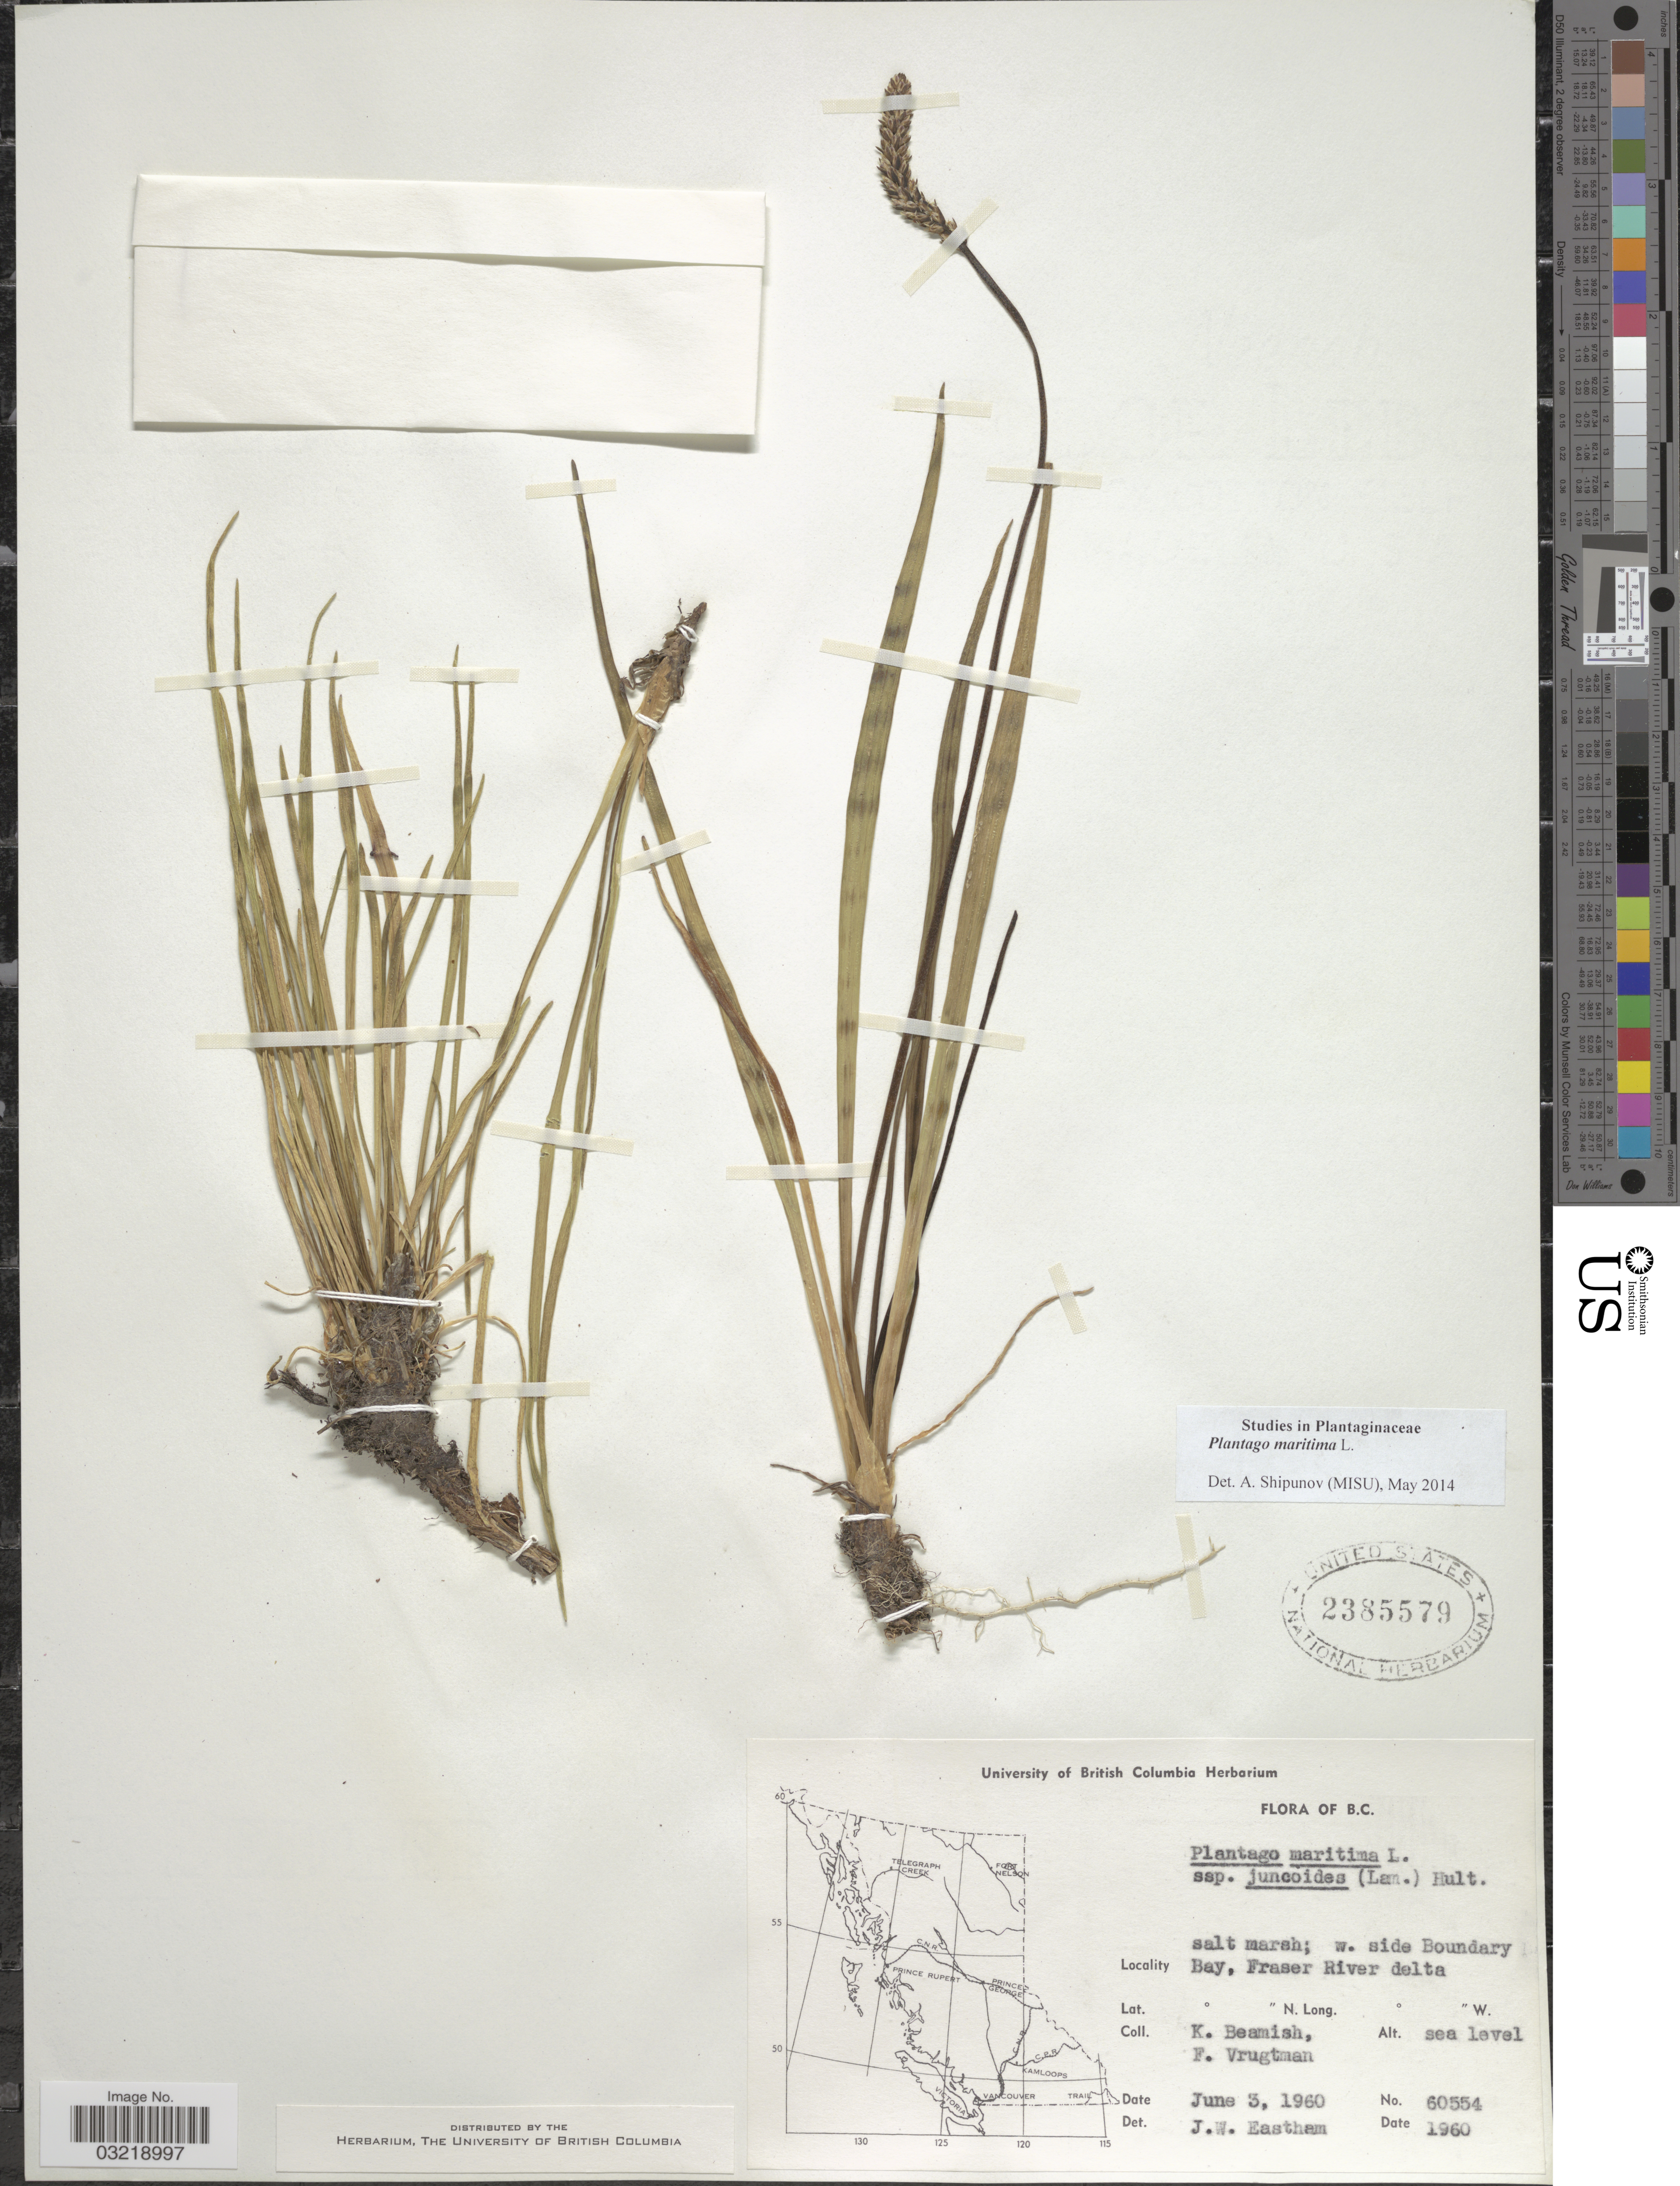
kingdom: Plantae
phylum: Tracheophyta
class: Magnoliopsida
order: Lamiales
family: Plantaginaceae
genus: Plantago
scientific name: Plantago maritima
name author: L.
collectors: K. Beamish & F. Vrugtman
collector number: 60554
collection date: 1960-06-03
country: Canada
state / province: British Columbia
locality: Salt marsh; w. side Boundary Bay, Fraser River delta.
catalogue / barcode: US 2385579